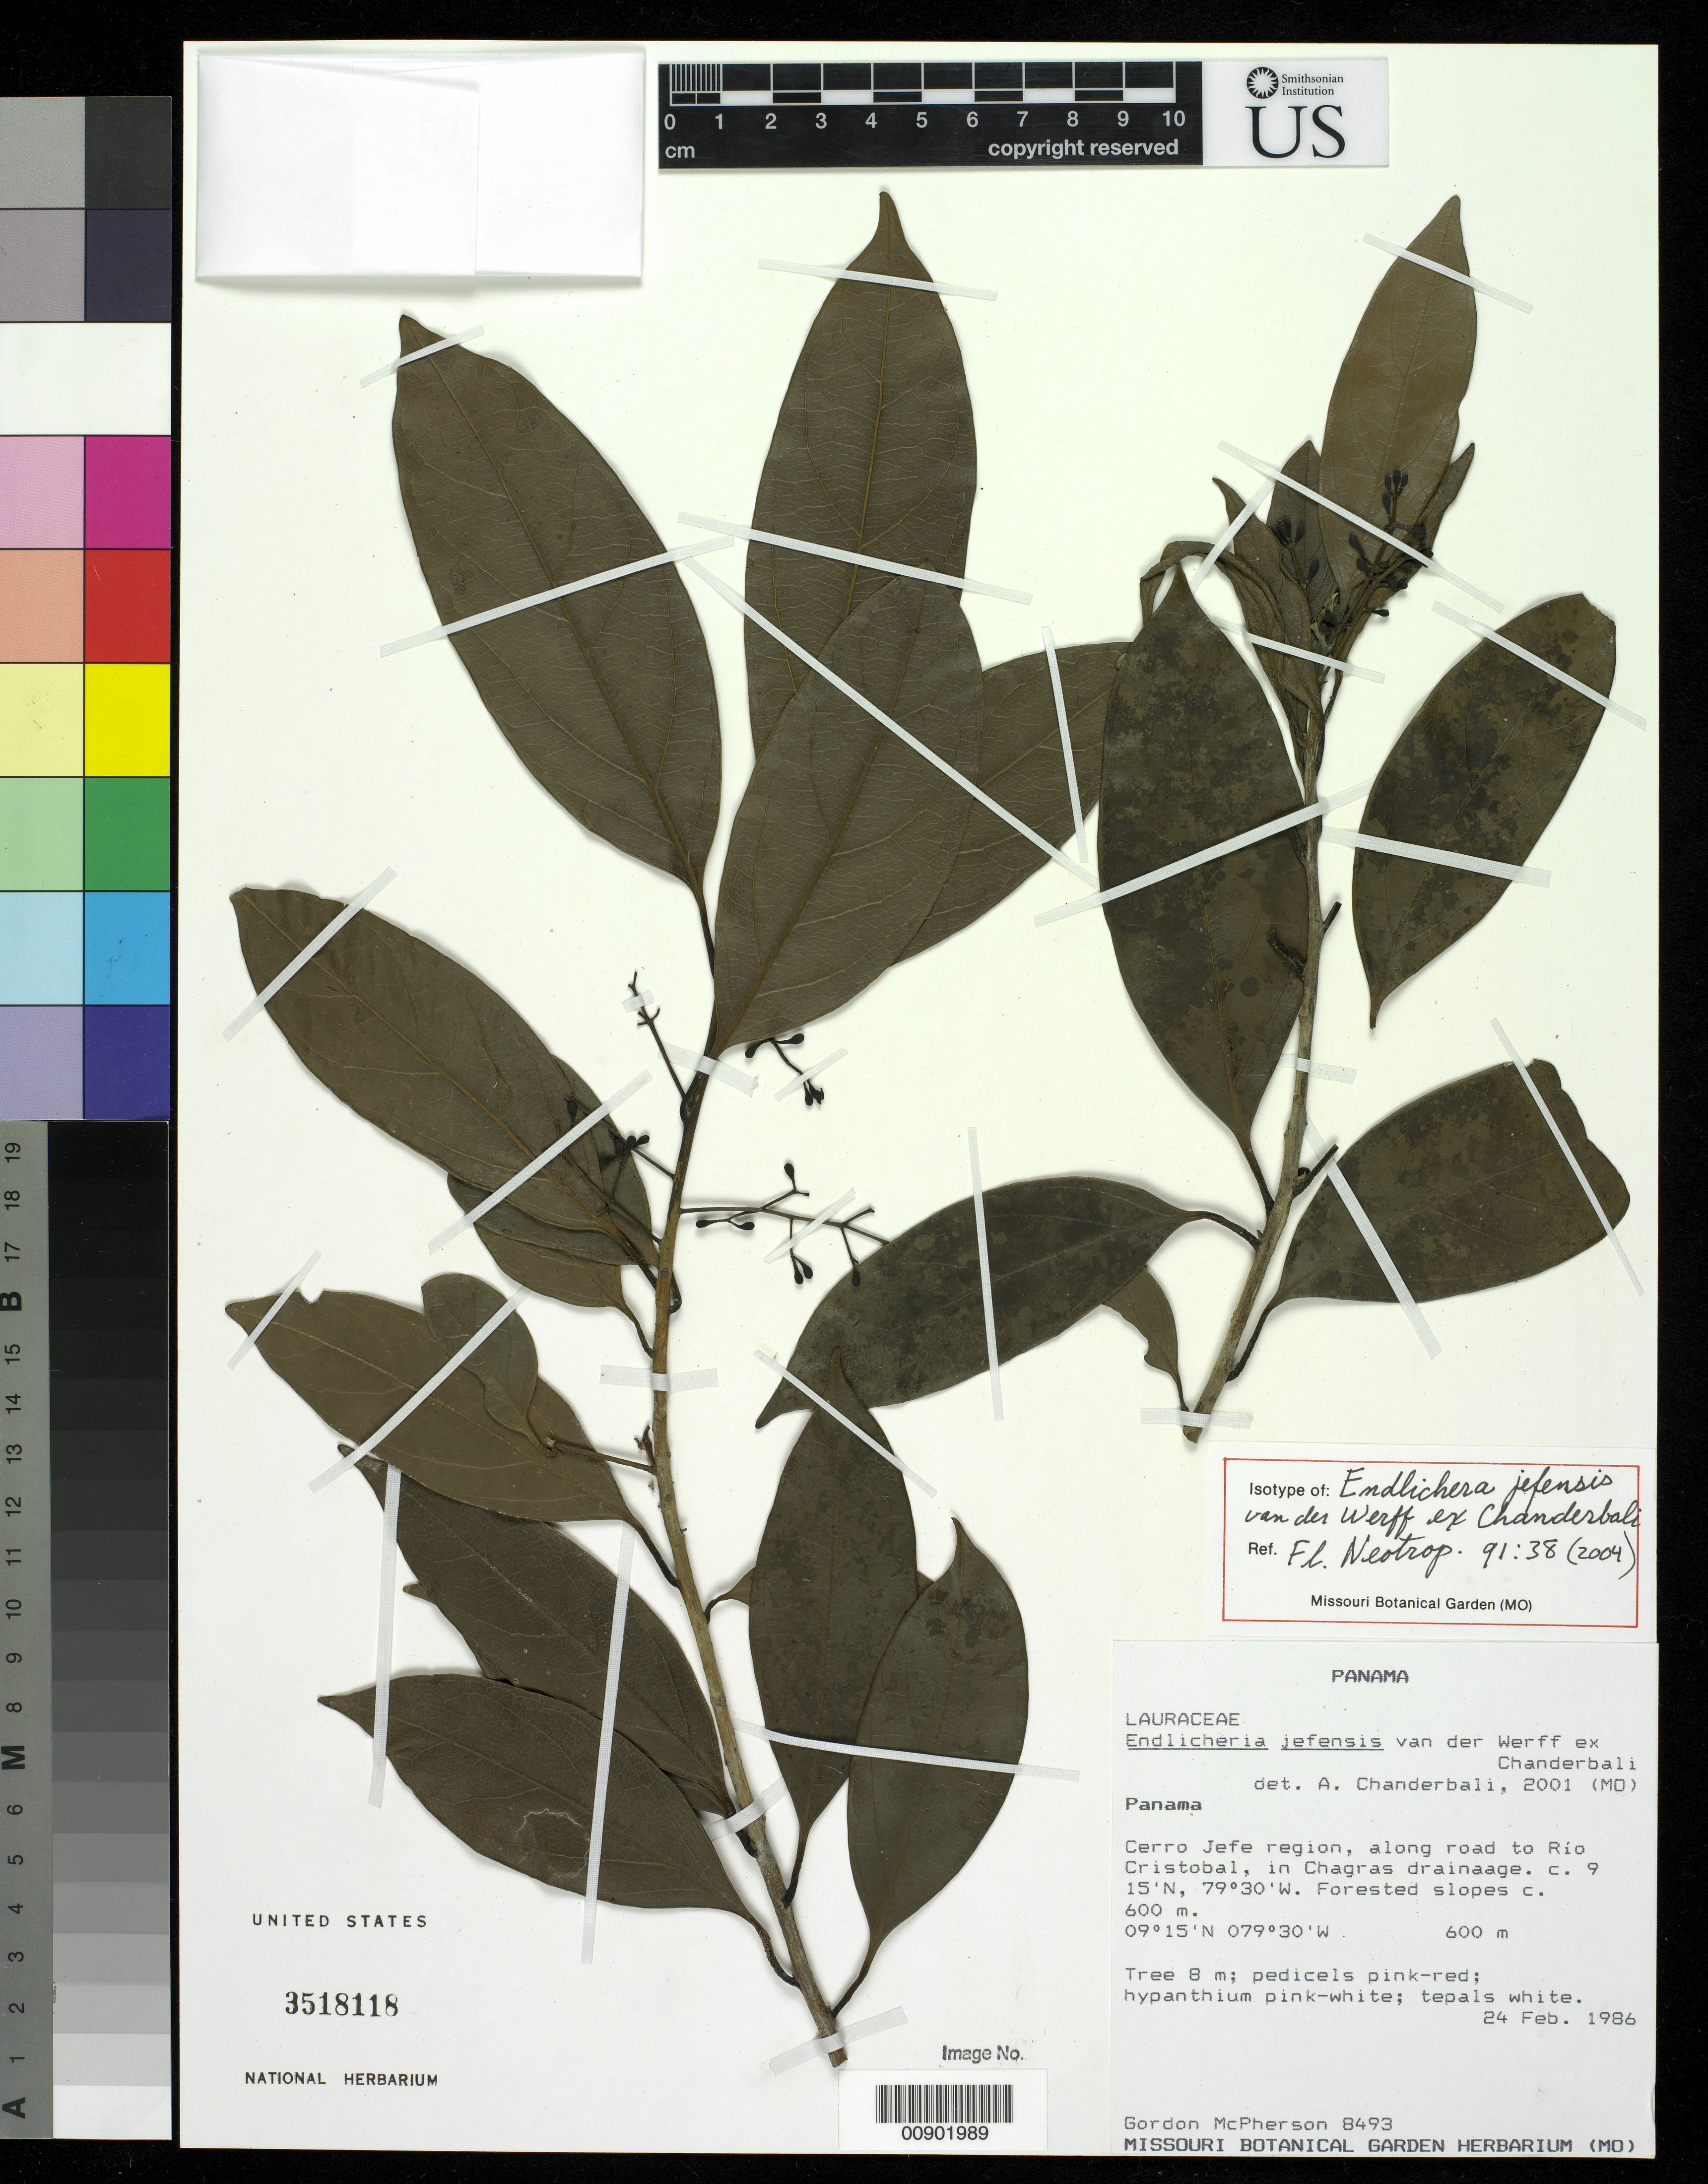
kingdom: Plantae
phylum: Tracheophyta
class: Magnoliopsida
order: Laurales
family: Lauraceae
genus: Endlicheria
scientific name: Endlicheria jefensis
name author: van der Werff ex Chanderb.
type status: Isotype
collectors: G. D. McPherson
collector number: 8493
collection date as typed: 24 Feb 1986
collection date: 1986-02-24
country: Panama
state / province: Panamá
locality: Cerro Jefe region, along road to Rio Cristobal, in Chagras drainage.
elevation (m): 600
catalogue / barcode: US 3518118